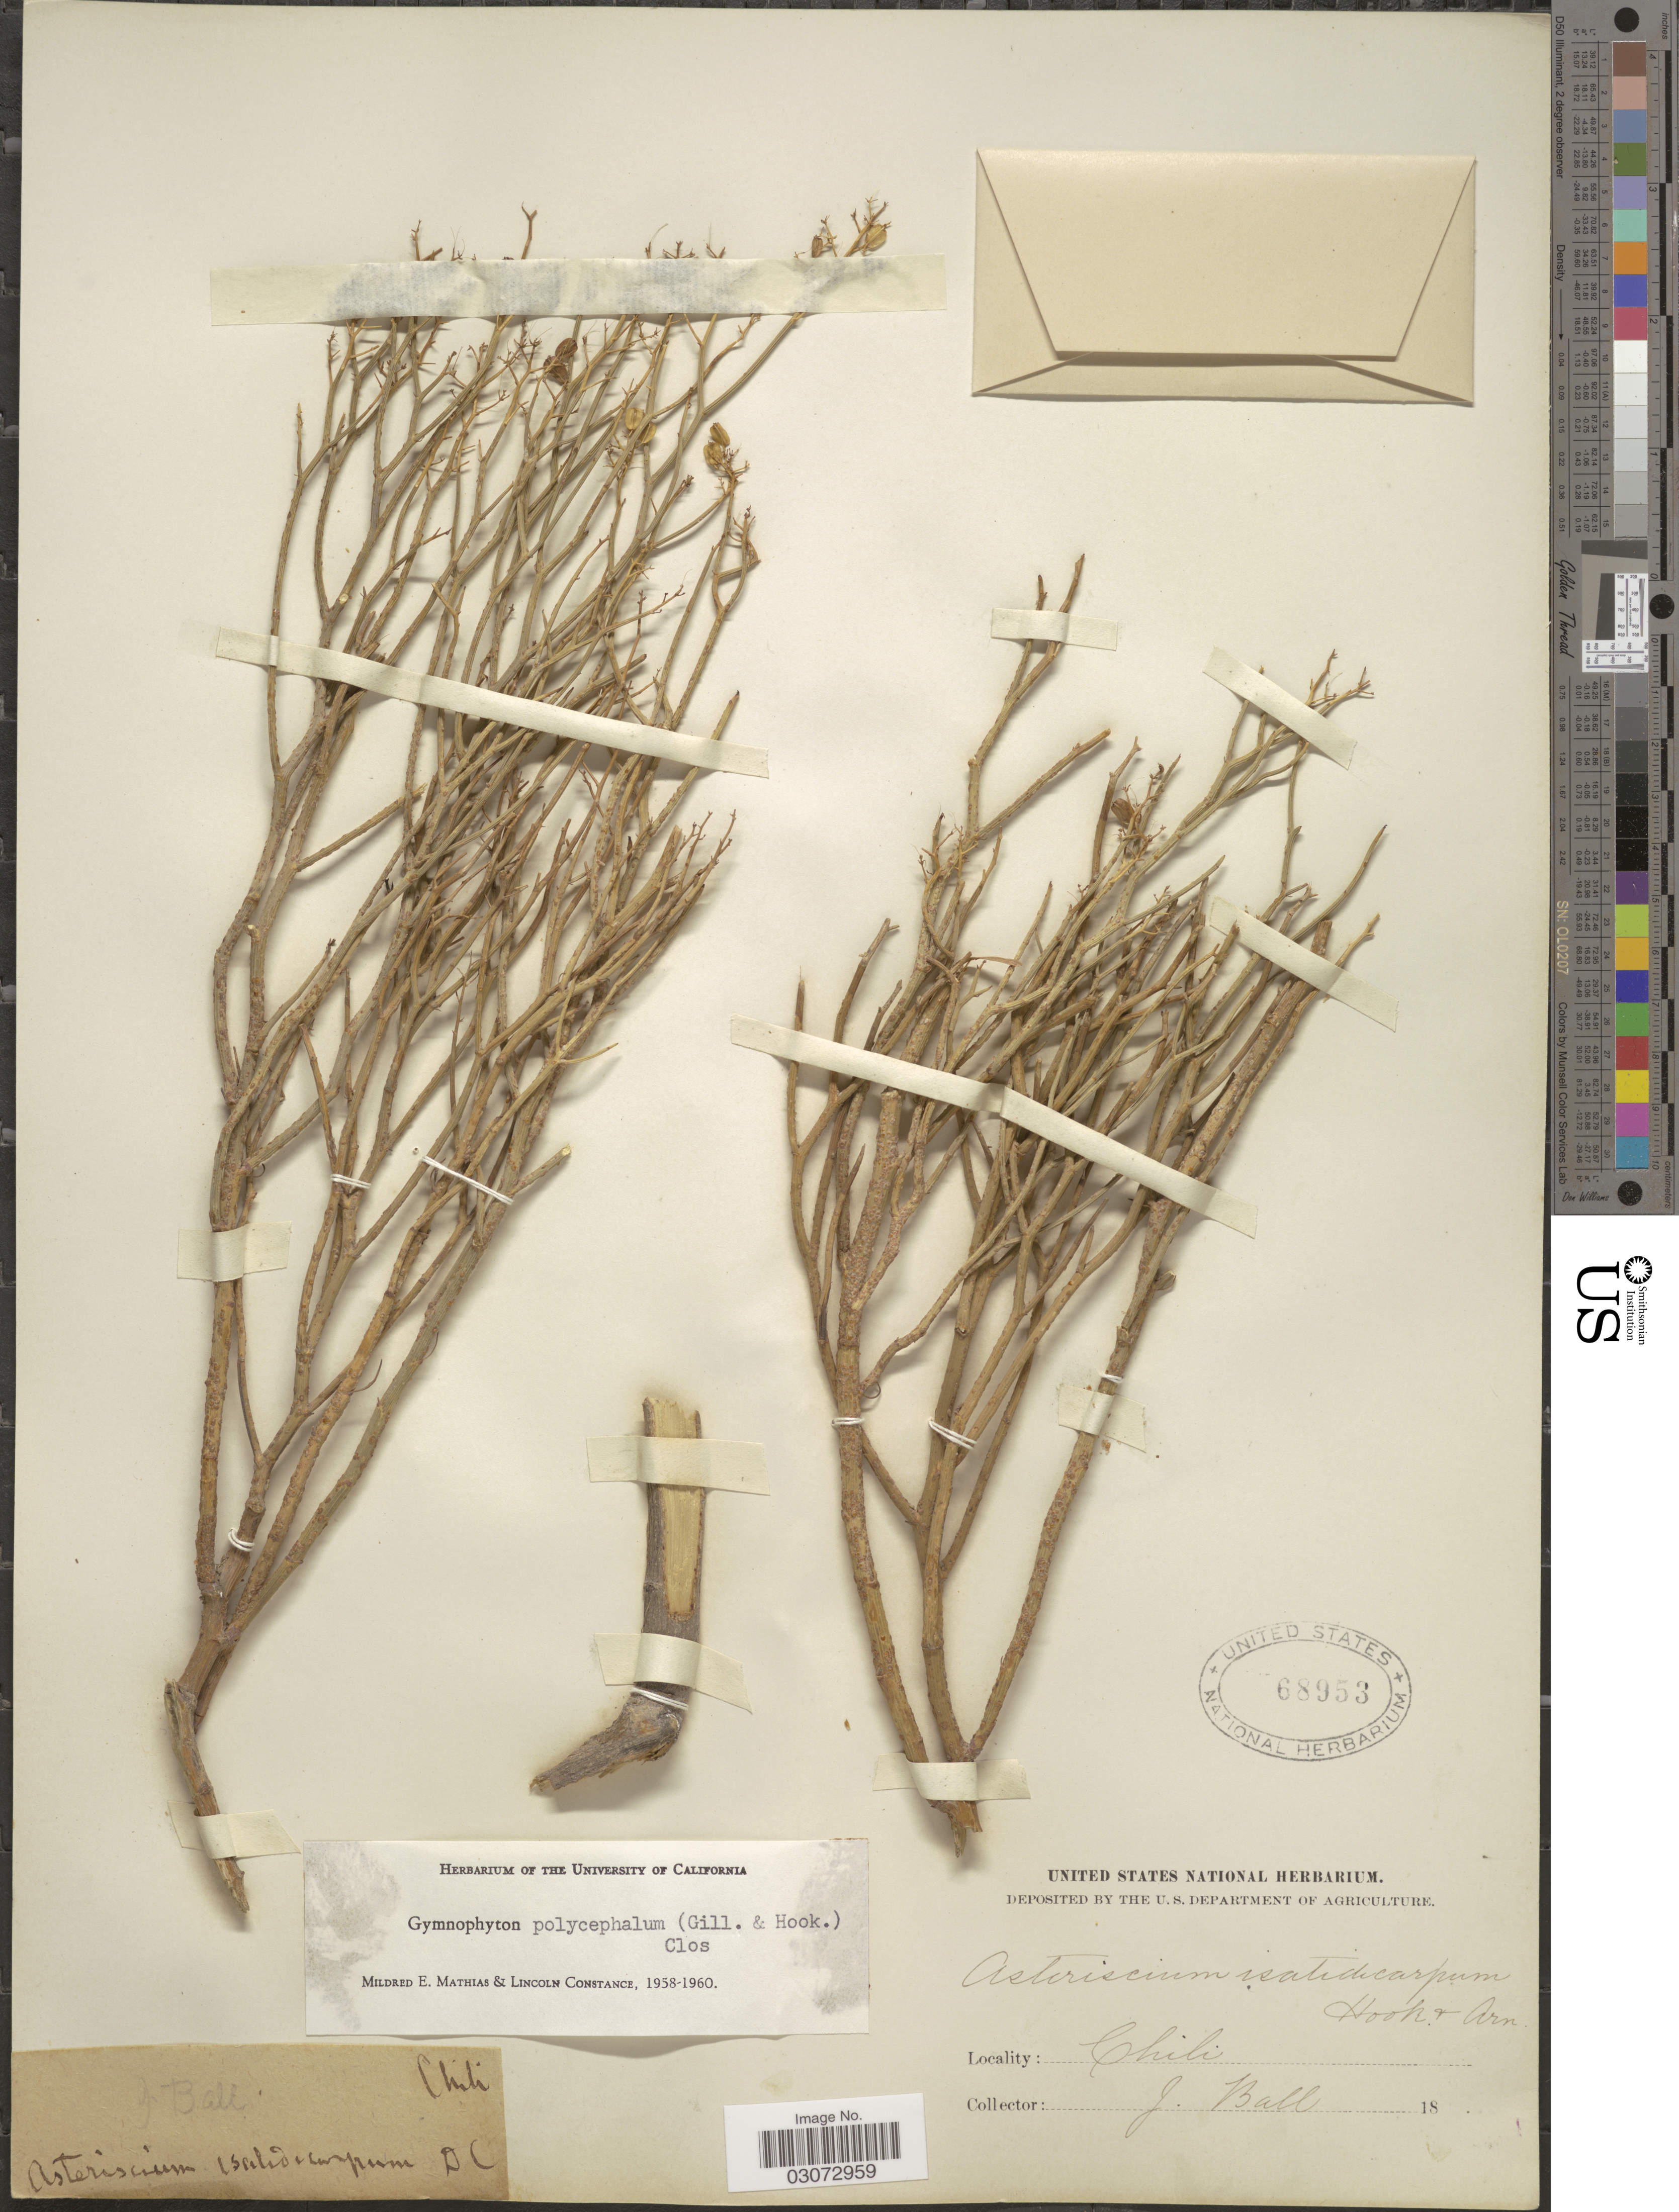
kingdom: Plantae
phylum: Tracheophyta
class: Magnoliopsida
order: Apiales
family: Apiaceae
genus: Gymnophyton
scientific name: Gymnophyton polycephalum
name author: Clos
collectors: J. Ball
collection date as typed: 18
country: Chile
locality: Chili.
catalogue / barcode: US 68953